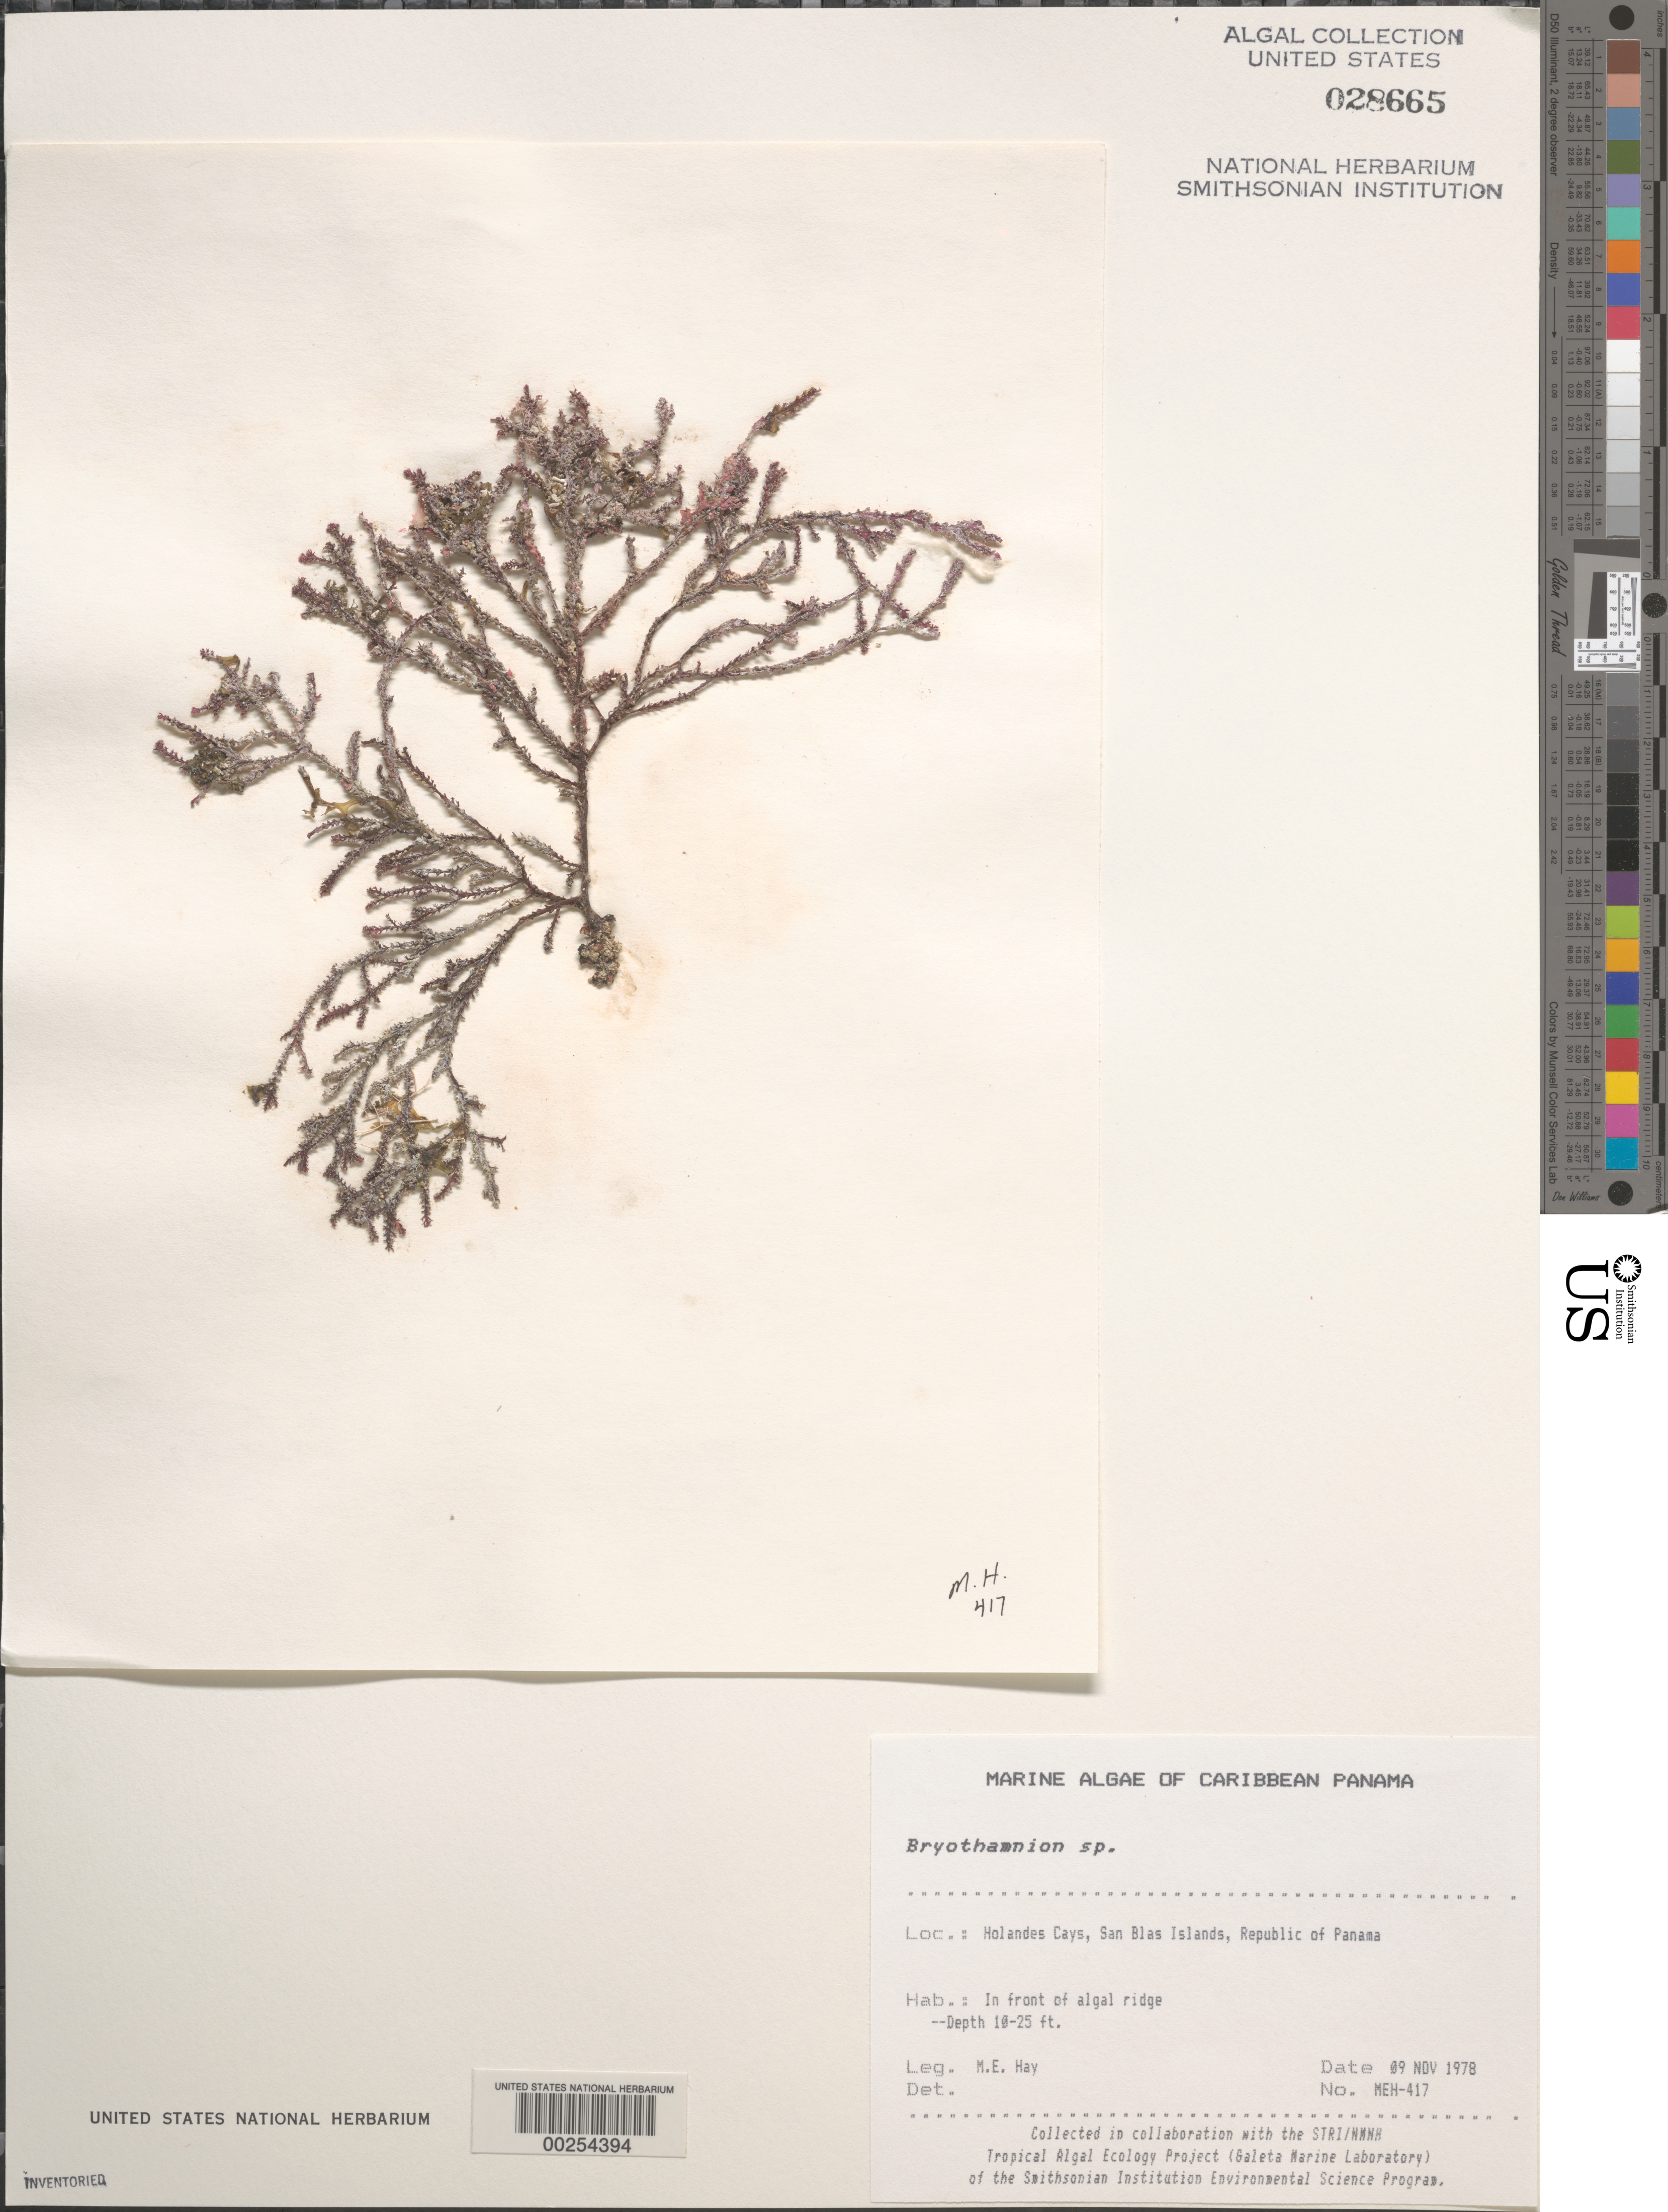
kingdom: Plantae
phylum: Rhodophyta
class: Florideophyceae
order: Ceramiales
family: Rhodomelaceae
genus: Bryothamnion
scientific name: Bryothamnion sp.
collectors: M. E. Hay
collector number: MEH-417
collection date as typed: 09 Nov 1978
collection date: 1978-11-09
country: Panama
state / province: Kuna Yala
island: Holandes Cays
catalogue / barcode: US 28665